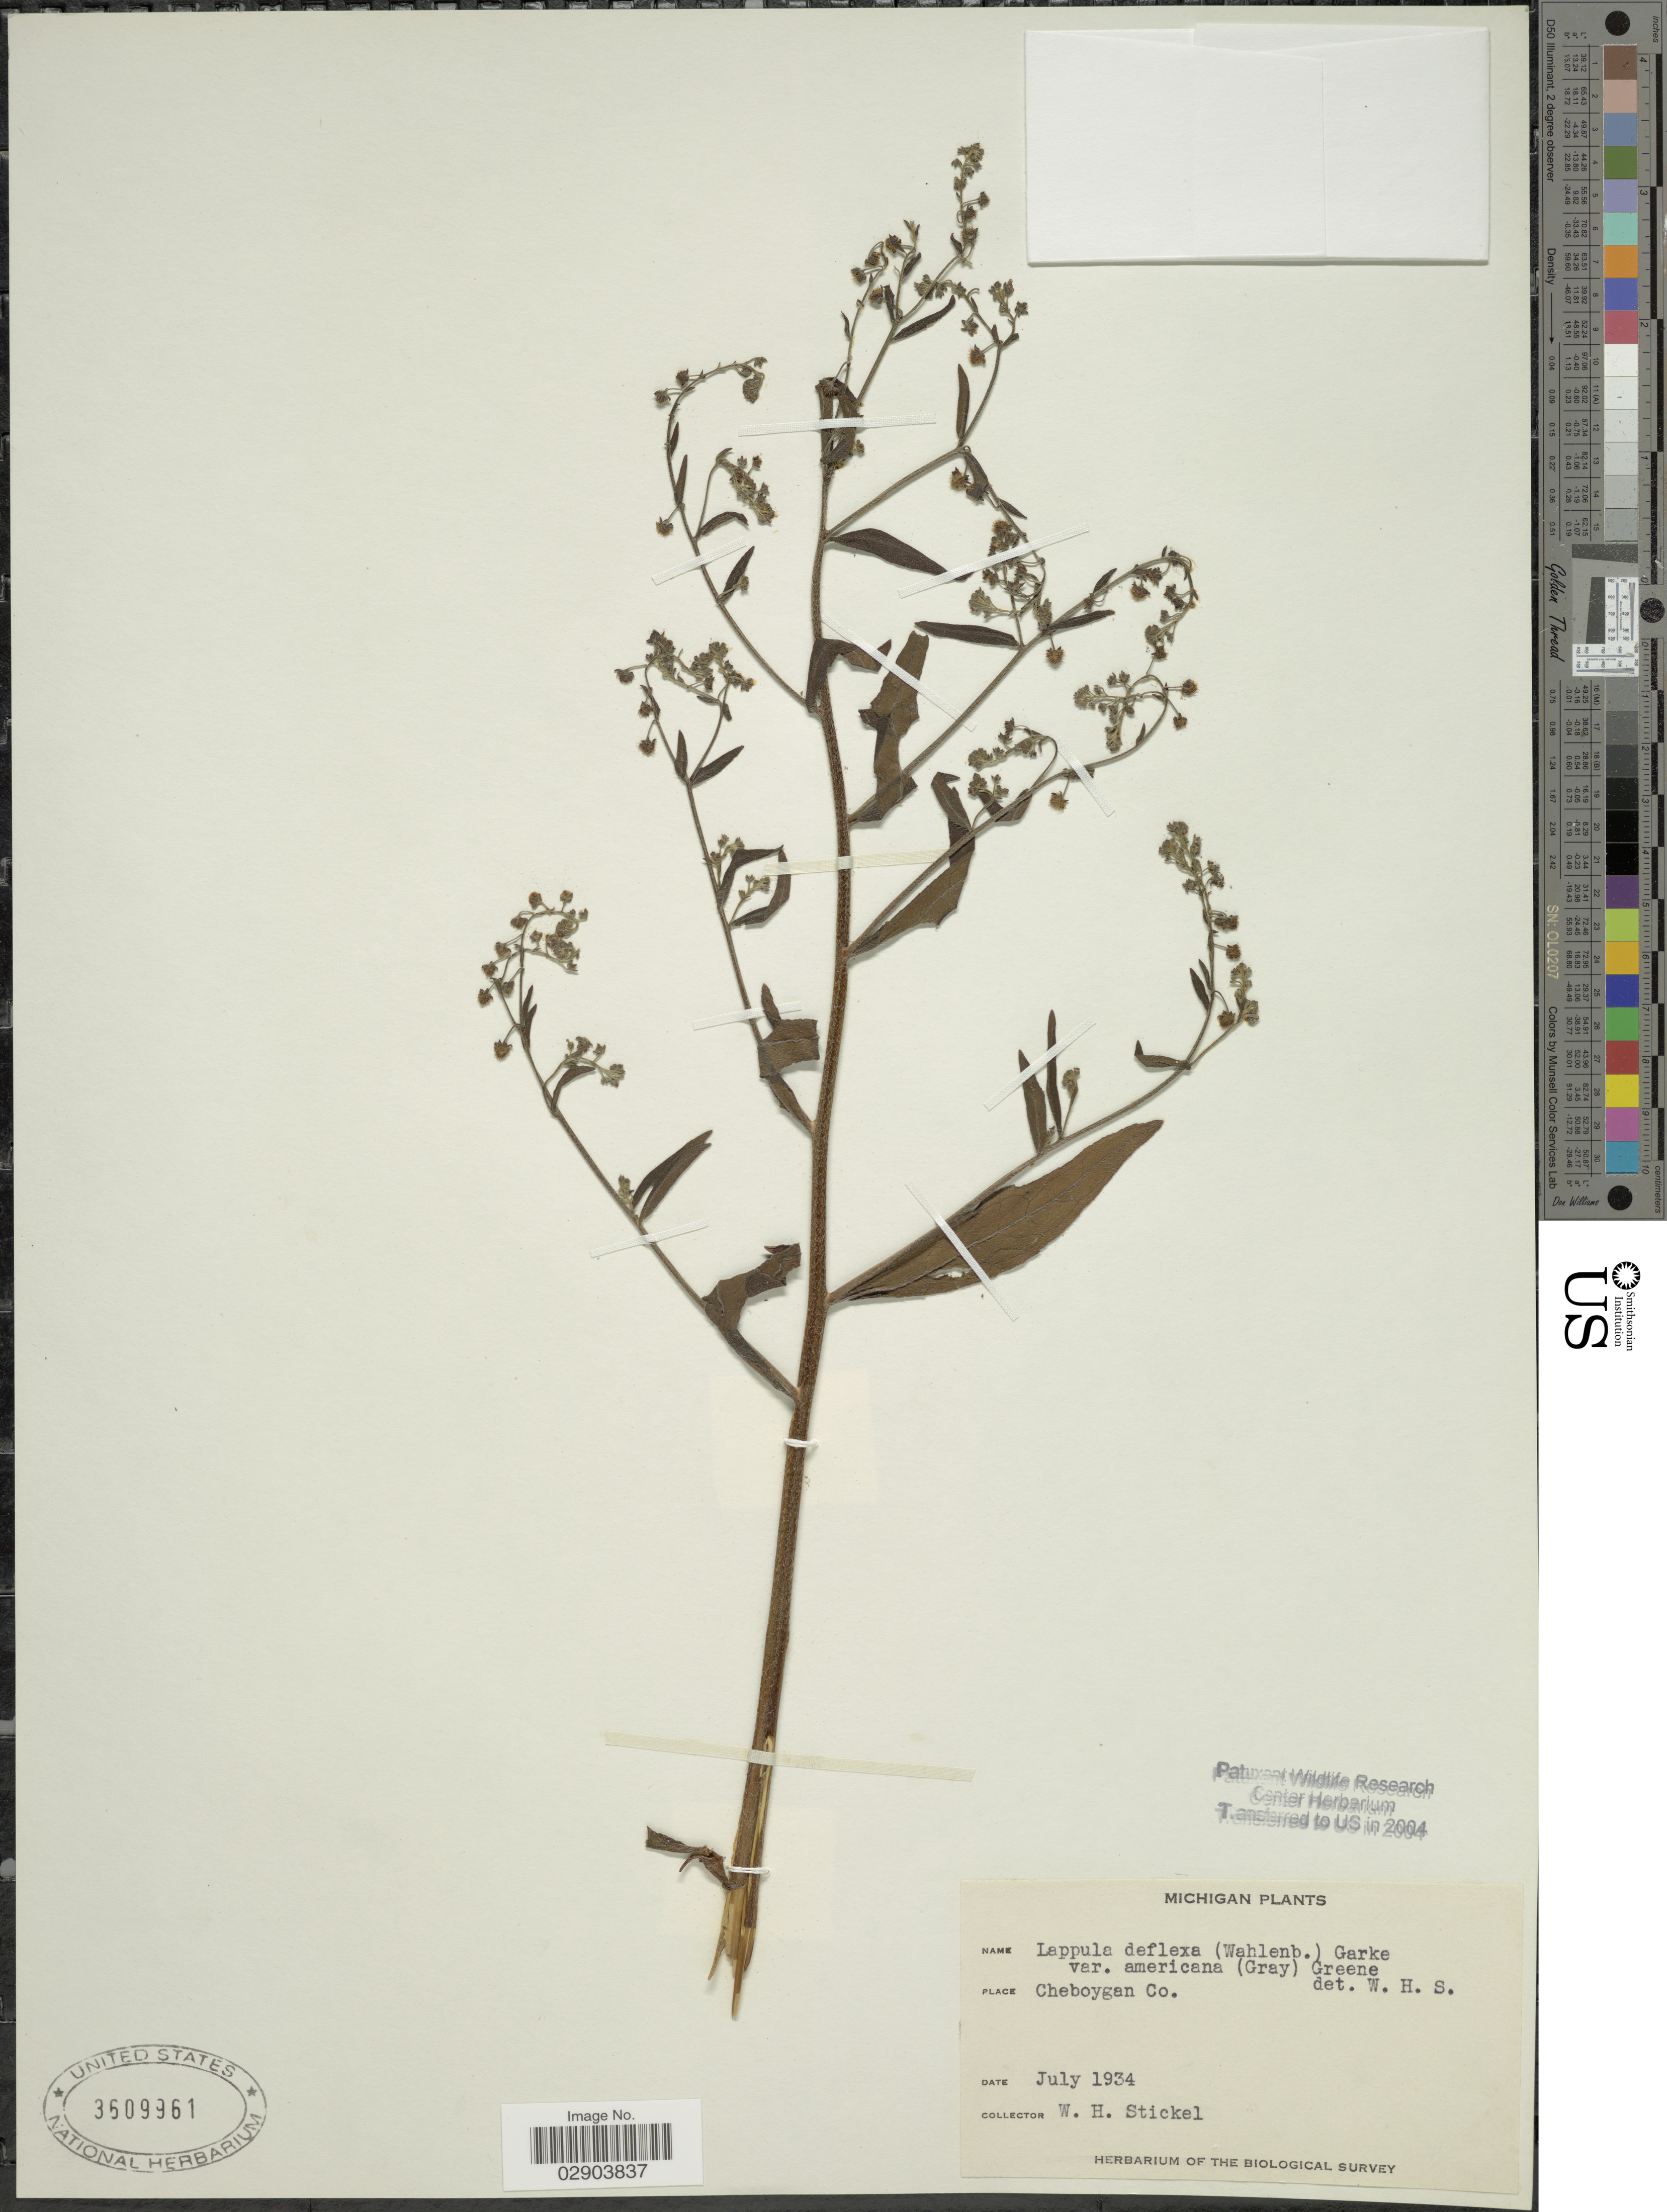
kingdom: Plantae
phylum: Tracheophyta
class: Magnoliopsida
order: Boraginales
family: Boraginaceae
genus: Hackelia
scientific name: Hackelia deflexa var. americana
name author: (A. Gray) Fernald & I.M. Johnst.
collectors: W. Stickel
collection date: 1934-07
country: United States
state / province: Michigan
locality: Cheboygan Co.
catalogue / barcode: US 3509961